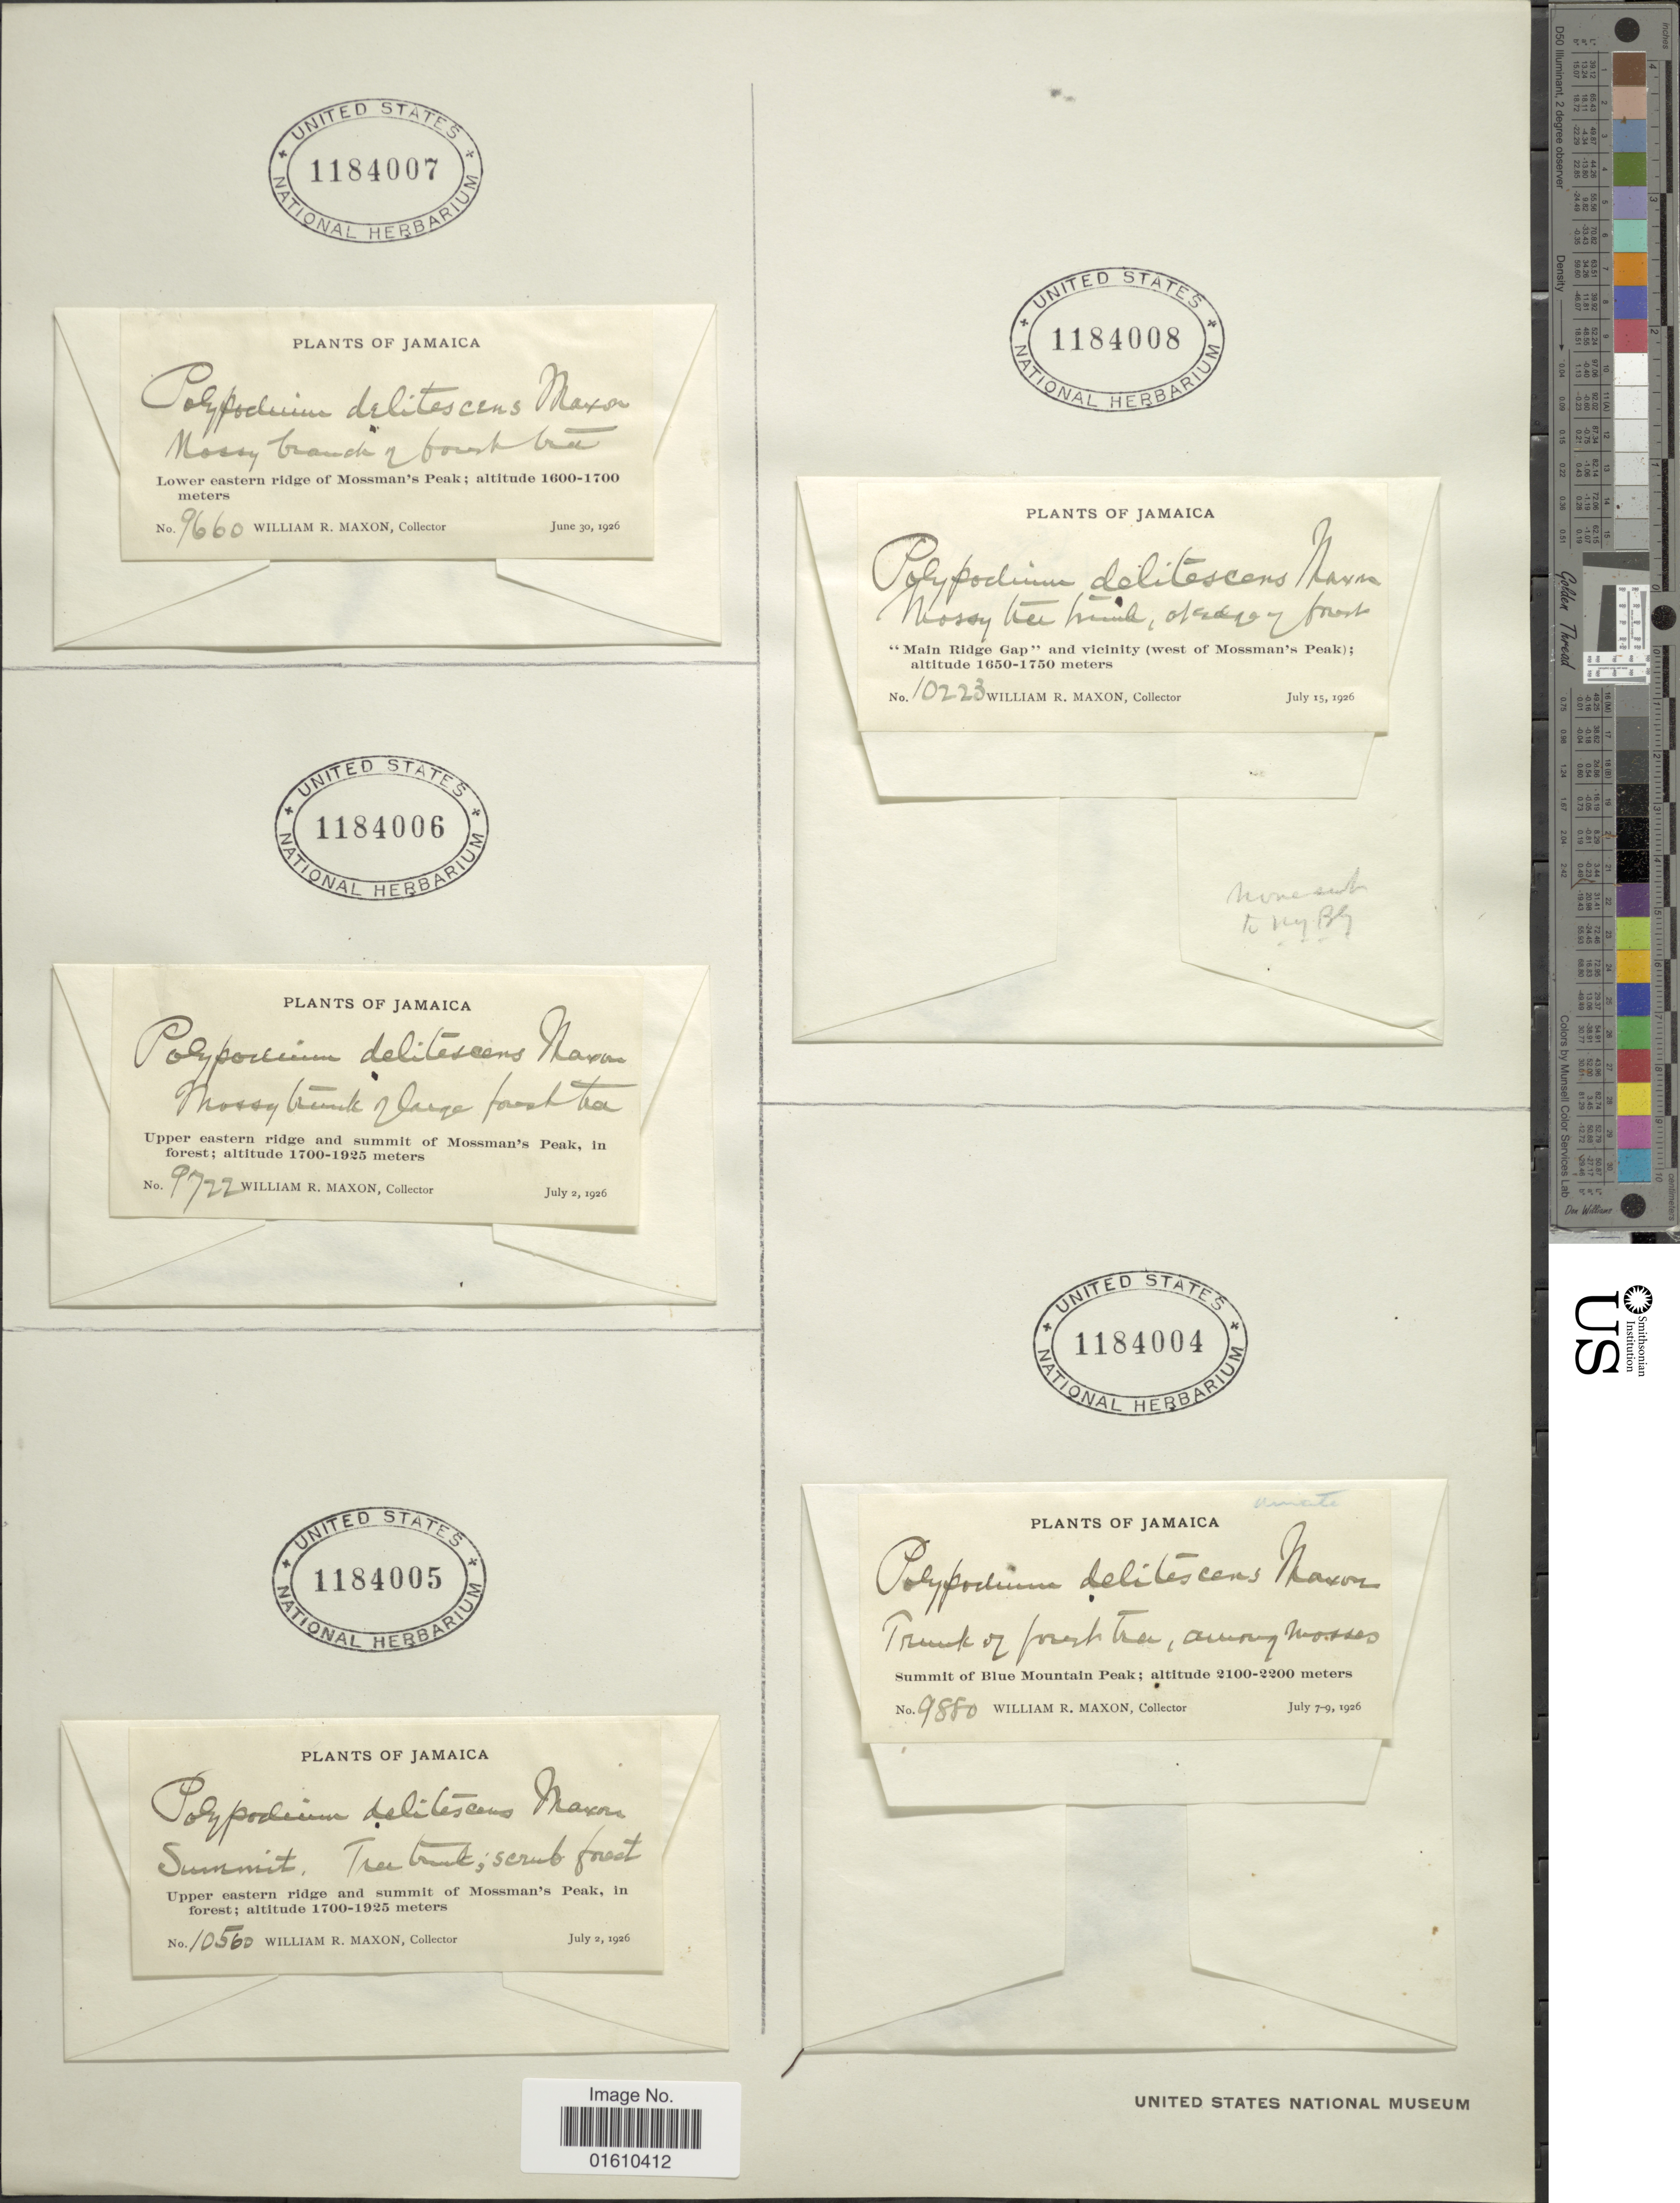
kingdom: Plantae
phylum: Tracheophyta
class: Polypodiopsida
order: Polypodiales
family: Polypodiaceae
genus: Stenogrammitis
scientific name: Stenogrammitis delitescens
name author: (Maxon) Labiak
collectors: W. R. Maxon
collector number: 10560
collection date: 1926-07-02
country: Jamaica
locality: Upper eastern ridge and summit of Mossman's Peak, in forest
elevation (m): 1700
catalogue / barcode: US 1184005-2